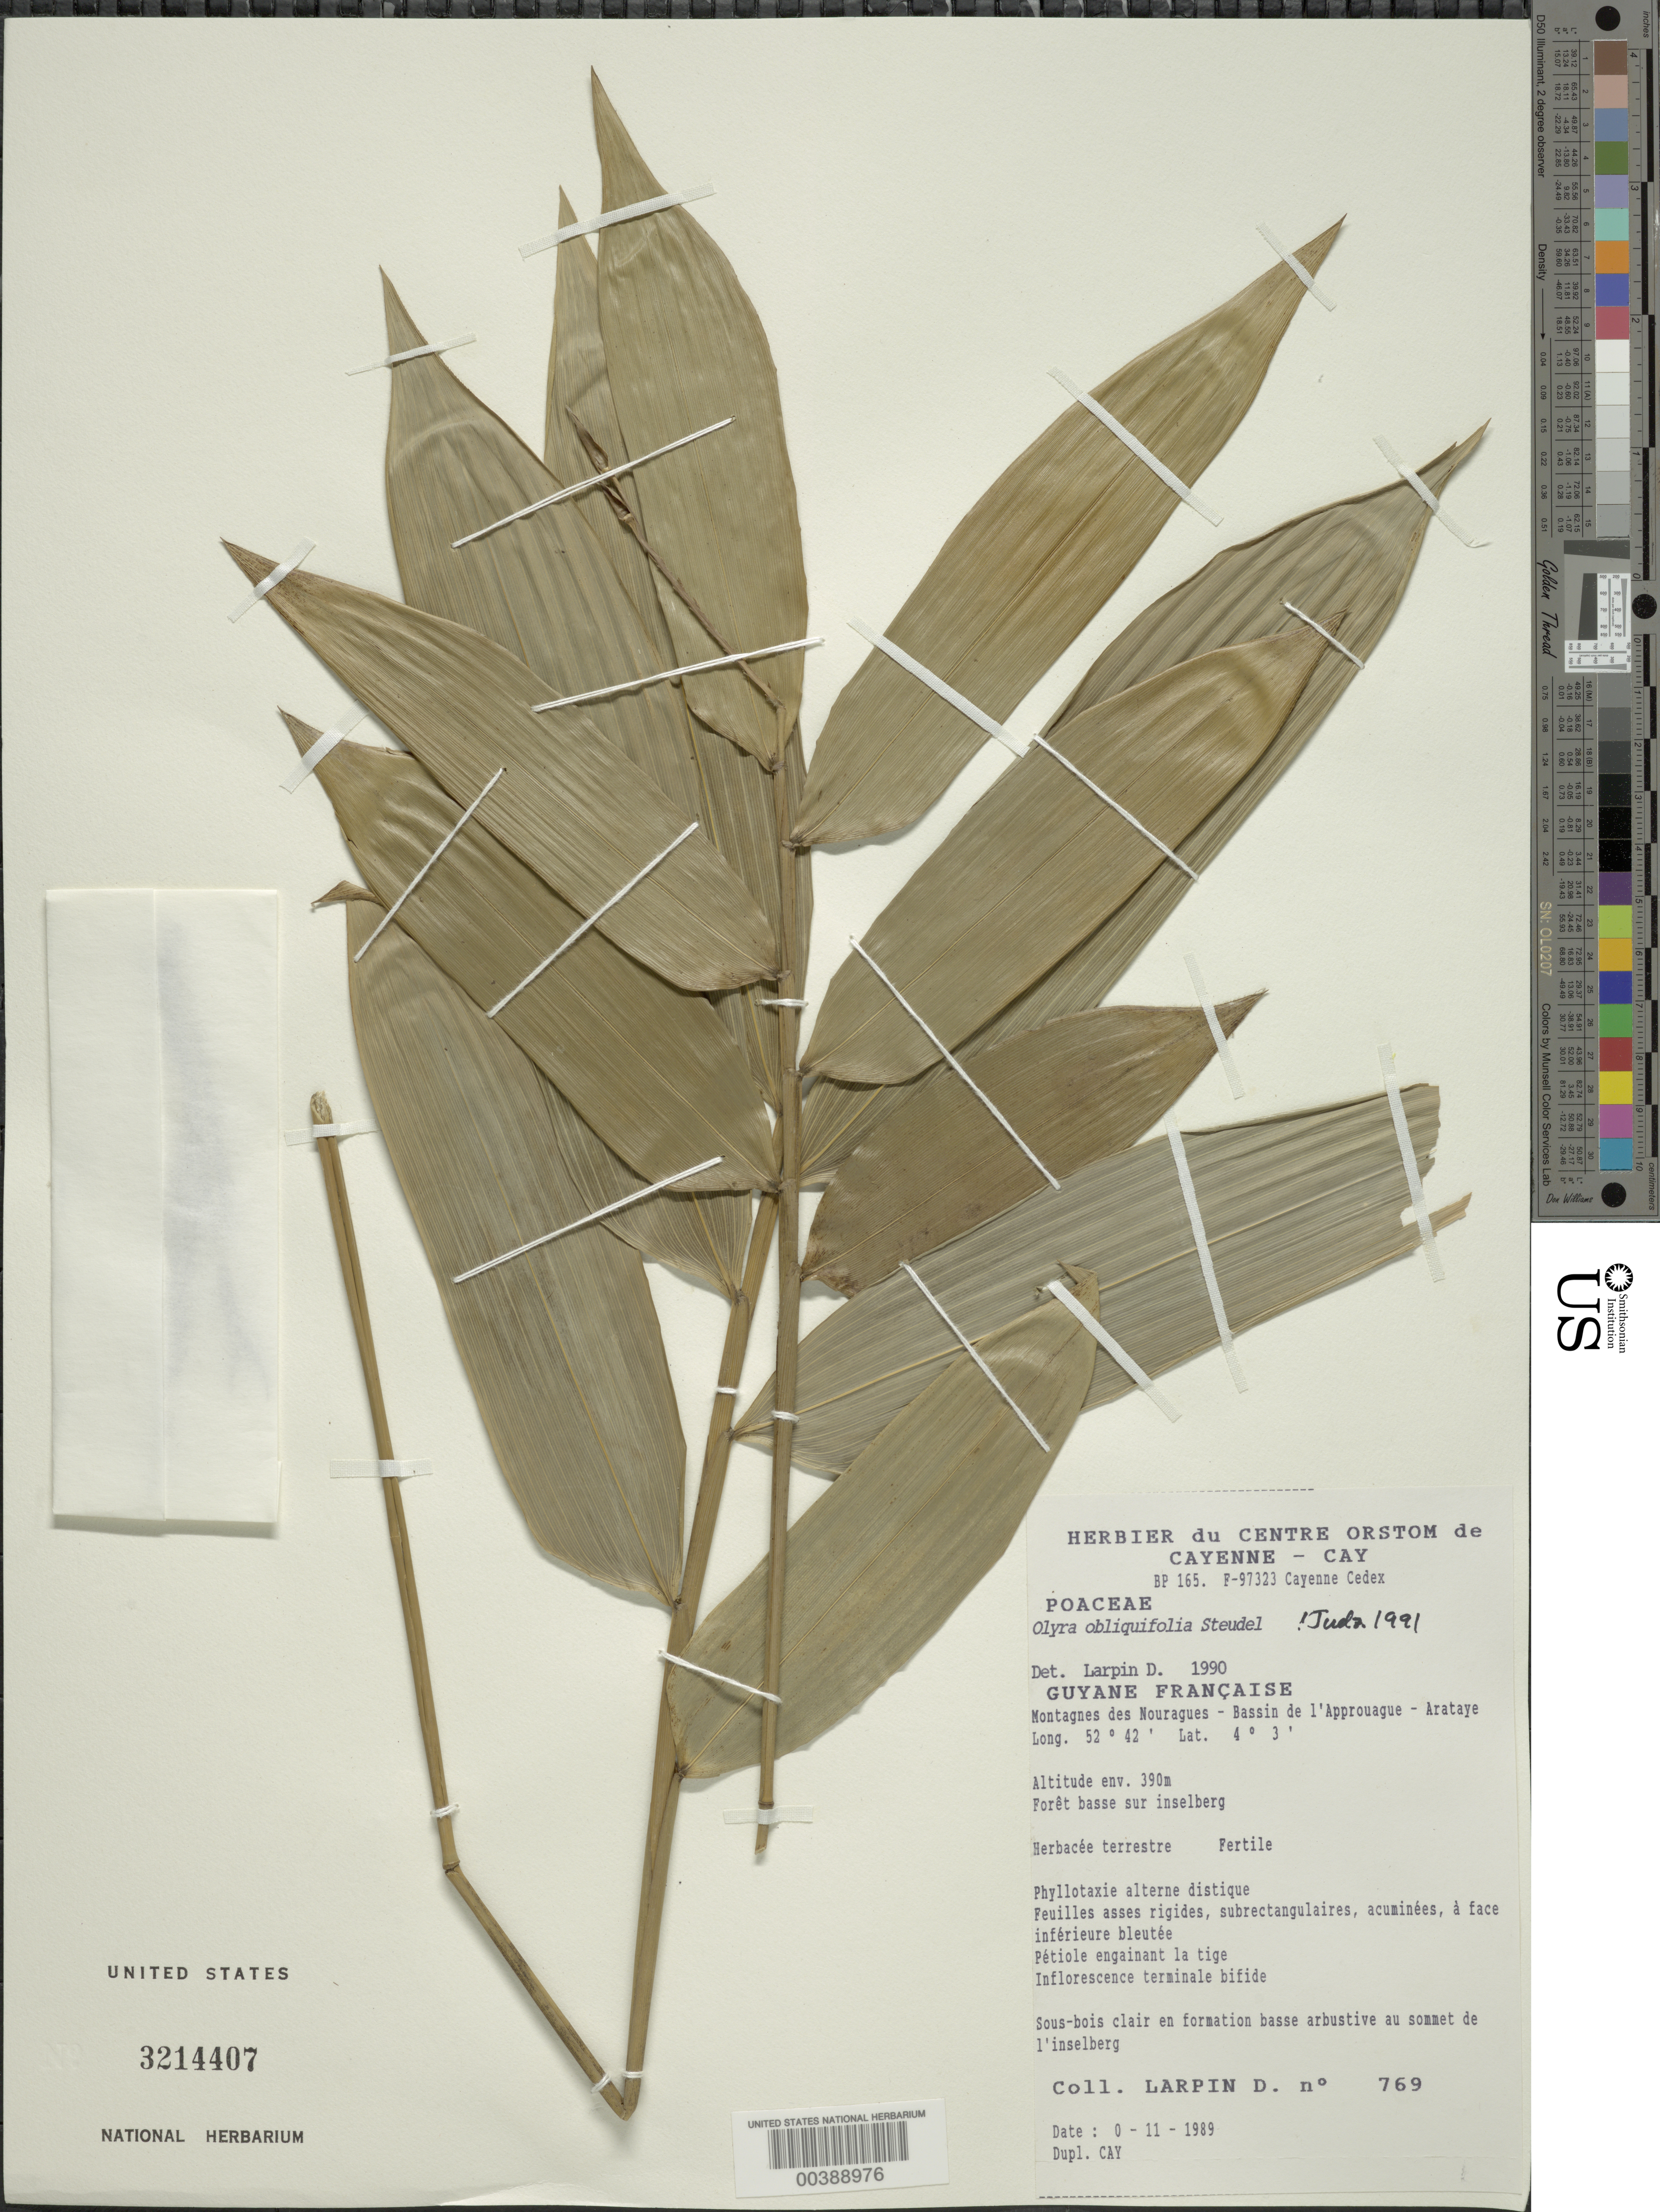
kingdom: Plantae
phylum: Tracheophyta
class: Liliopsida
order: Poales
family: Poaceae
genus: Olyra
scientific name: Olyra obliquifolia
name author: Steud.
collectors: D. Larpin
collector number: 769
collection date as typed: Nov 1989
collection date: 1989-11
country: French Guiana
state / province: Cayenne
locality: Montagnes des nouragues; bassin de l'approuague; arataye. [former arrondissement of inini.]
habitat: Foret basse sur iselberg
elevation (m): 390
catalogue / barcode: US 3214407